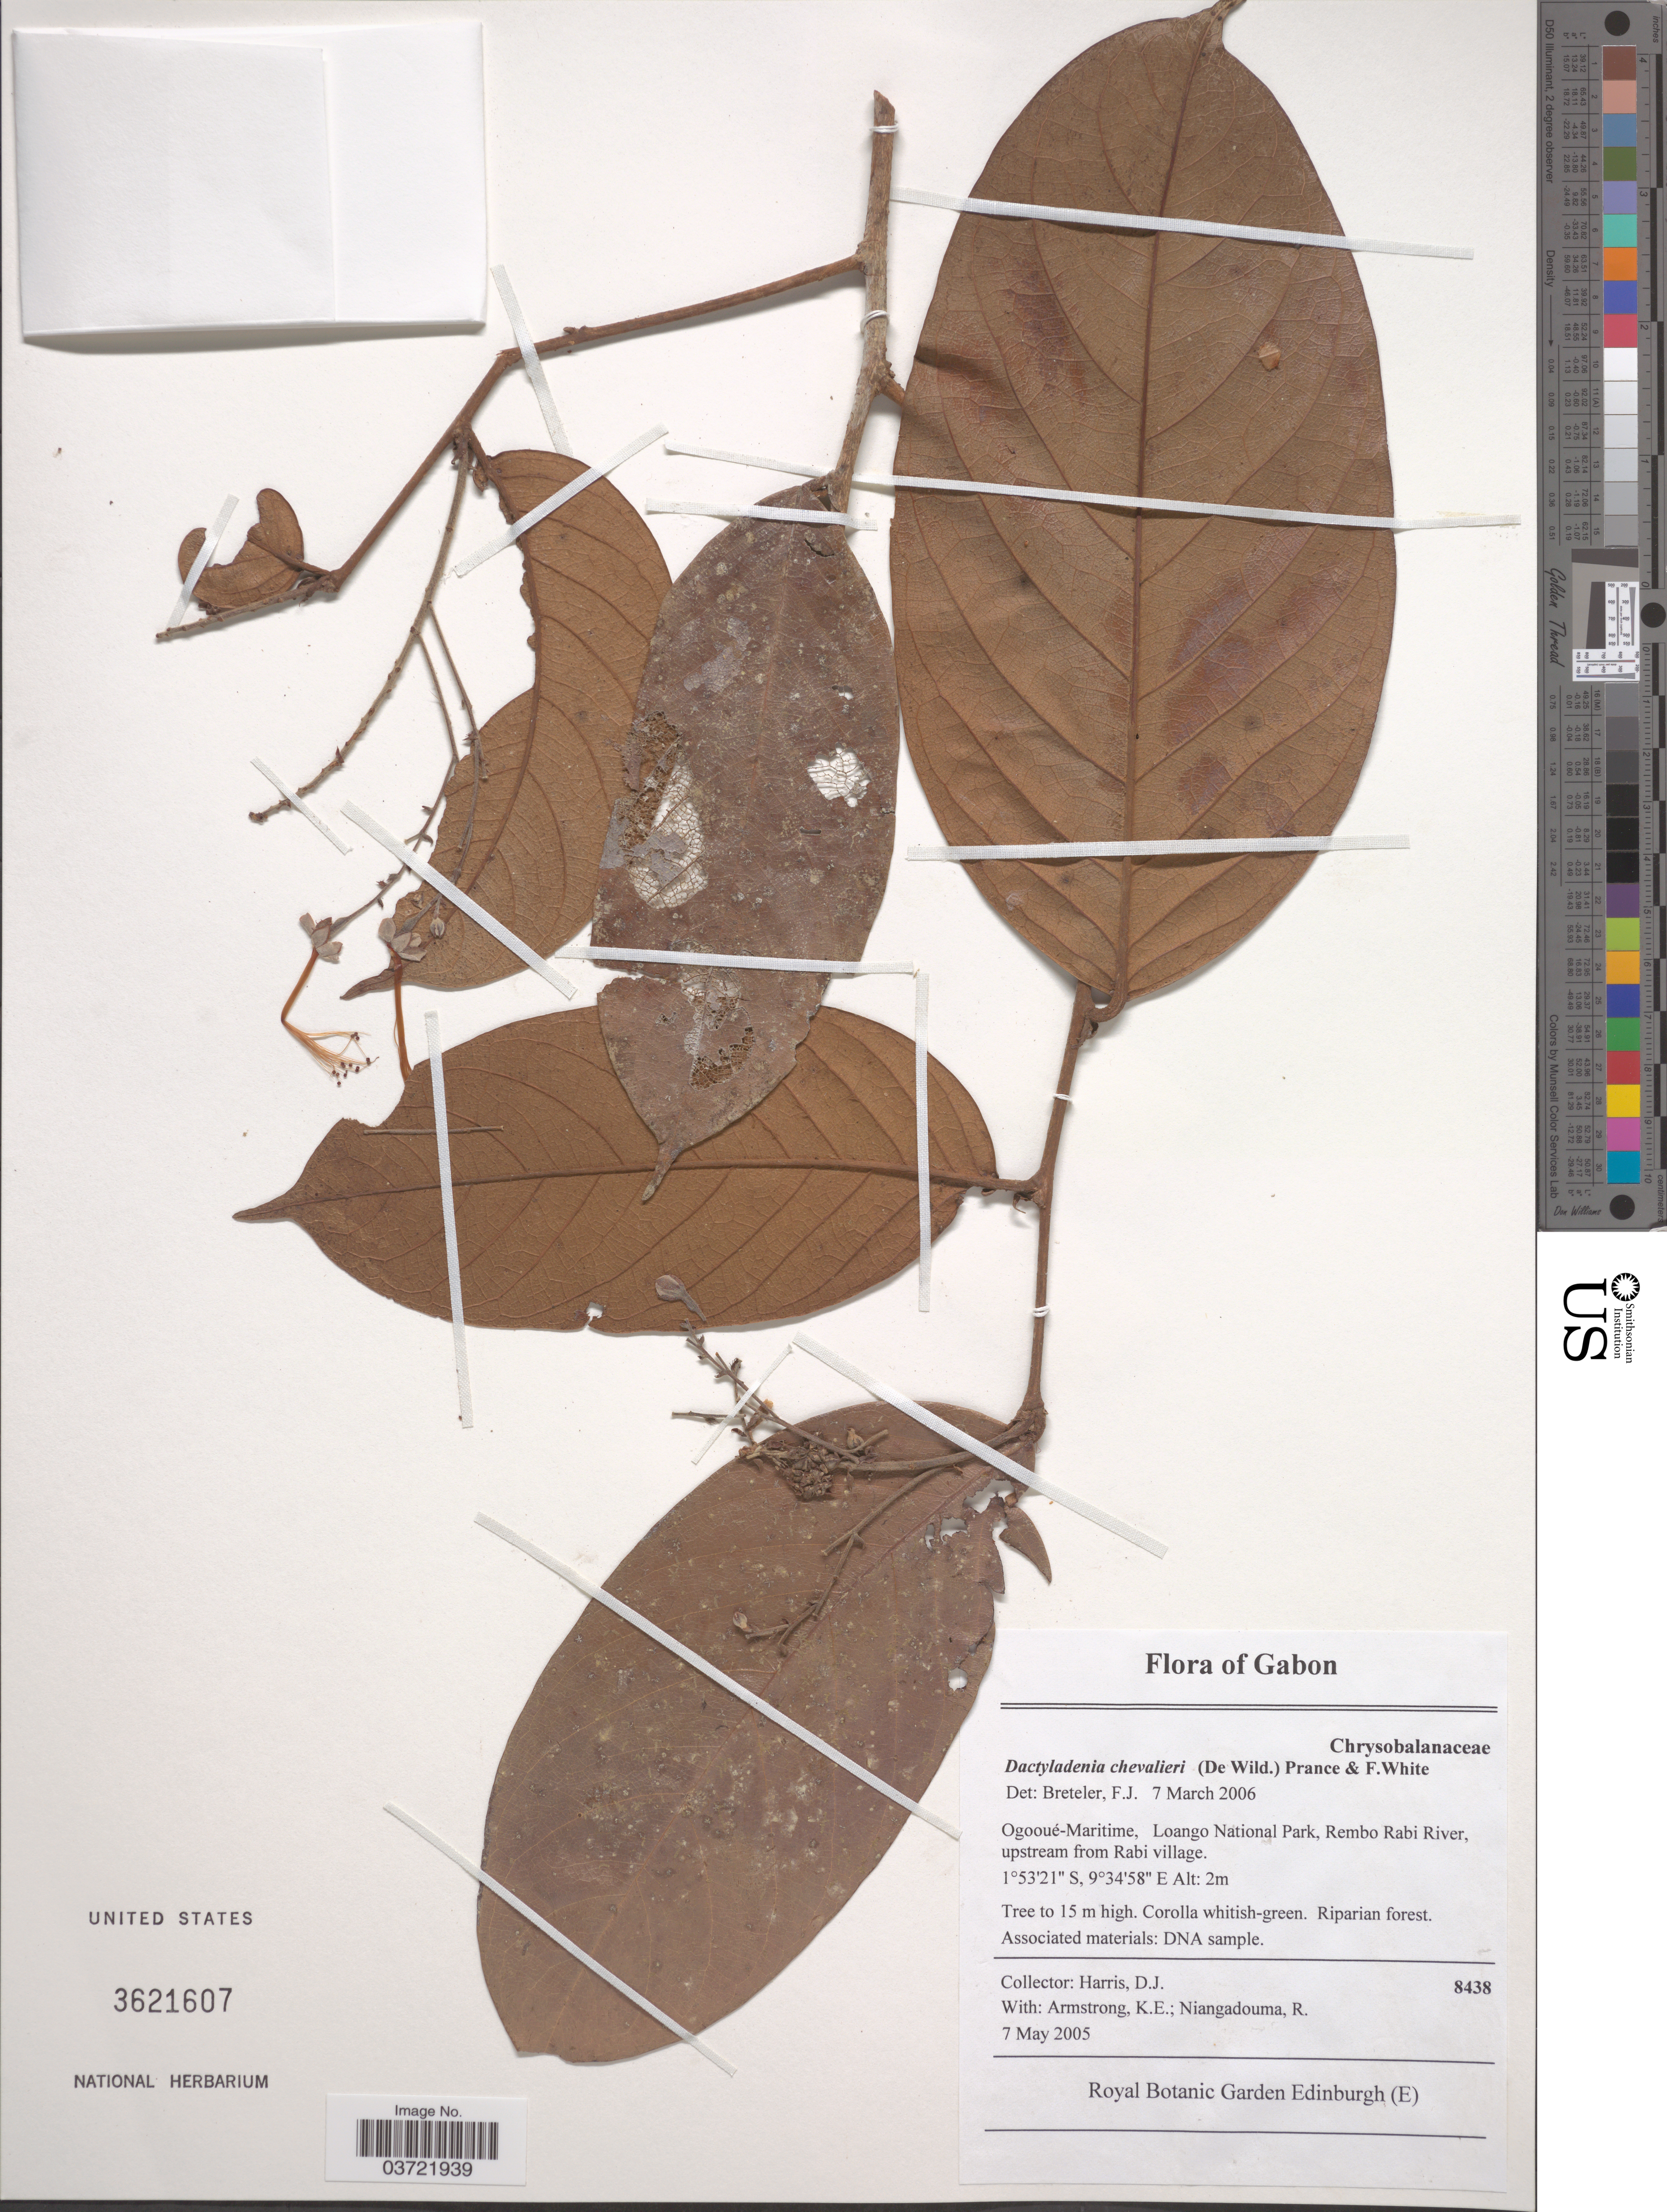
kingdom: Plantae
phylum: Tracheophyta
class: Magnoliopsida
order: Malpighiales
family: Chrysobalanaceae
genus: Dactyladenia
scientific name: Dactyladenia chevalieri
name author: (De Wild.) Prance & F. White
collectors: K. Armstrong & R. Niangadouma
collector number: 8438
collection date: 2005-05-07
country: Gabon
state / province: Ogooue-Maritime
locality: Loango National Park, Rembo Rabi River, upstream from Rabi village.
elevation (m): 2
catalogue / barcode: US 3621607